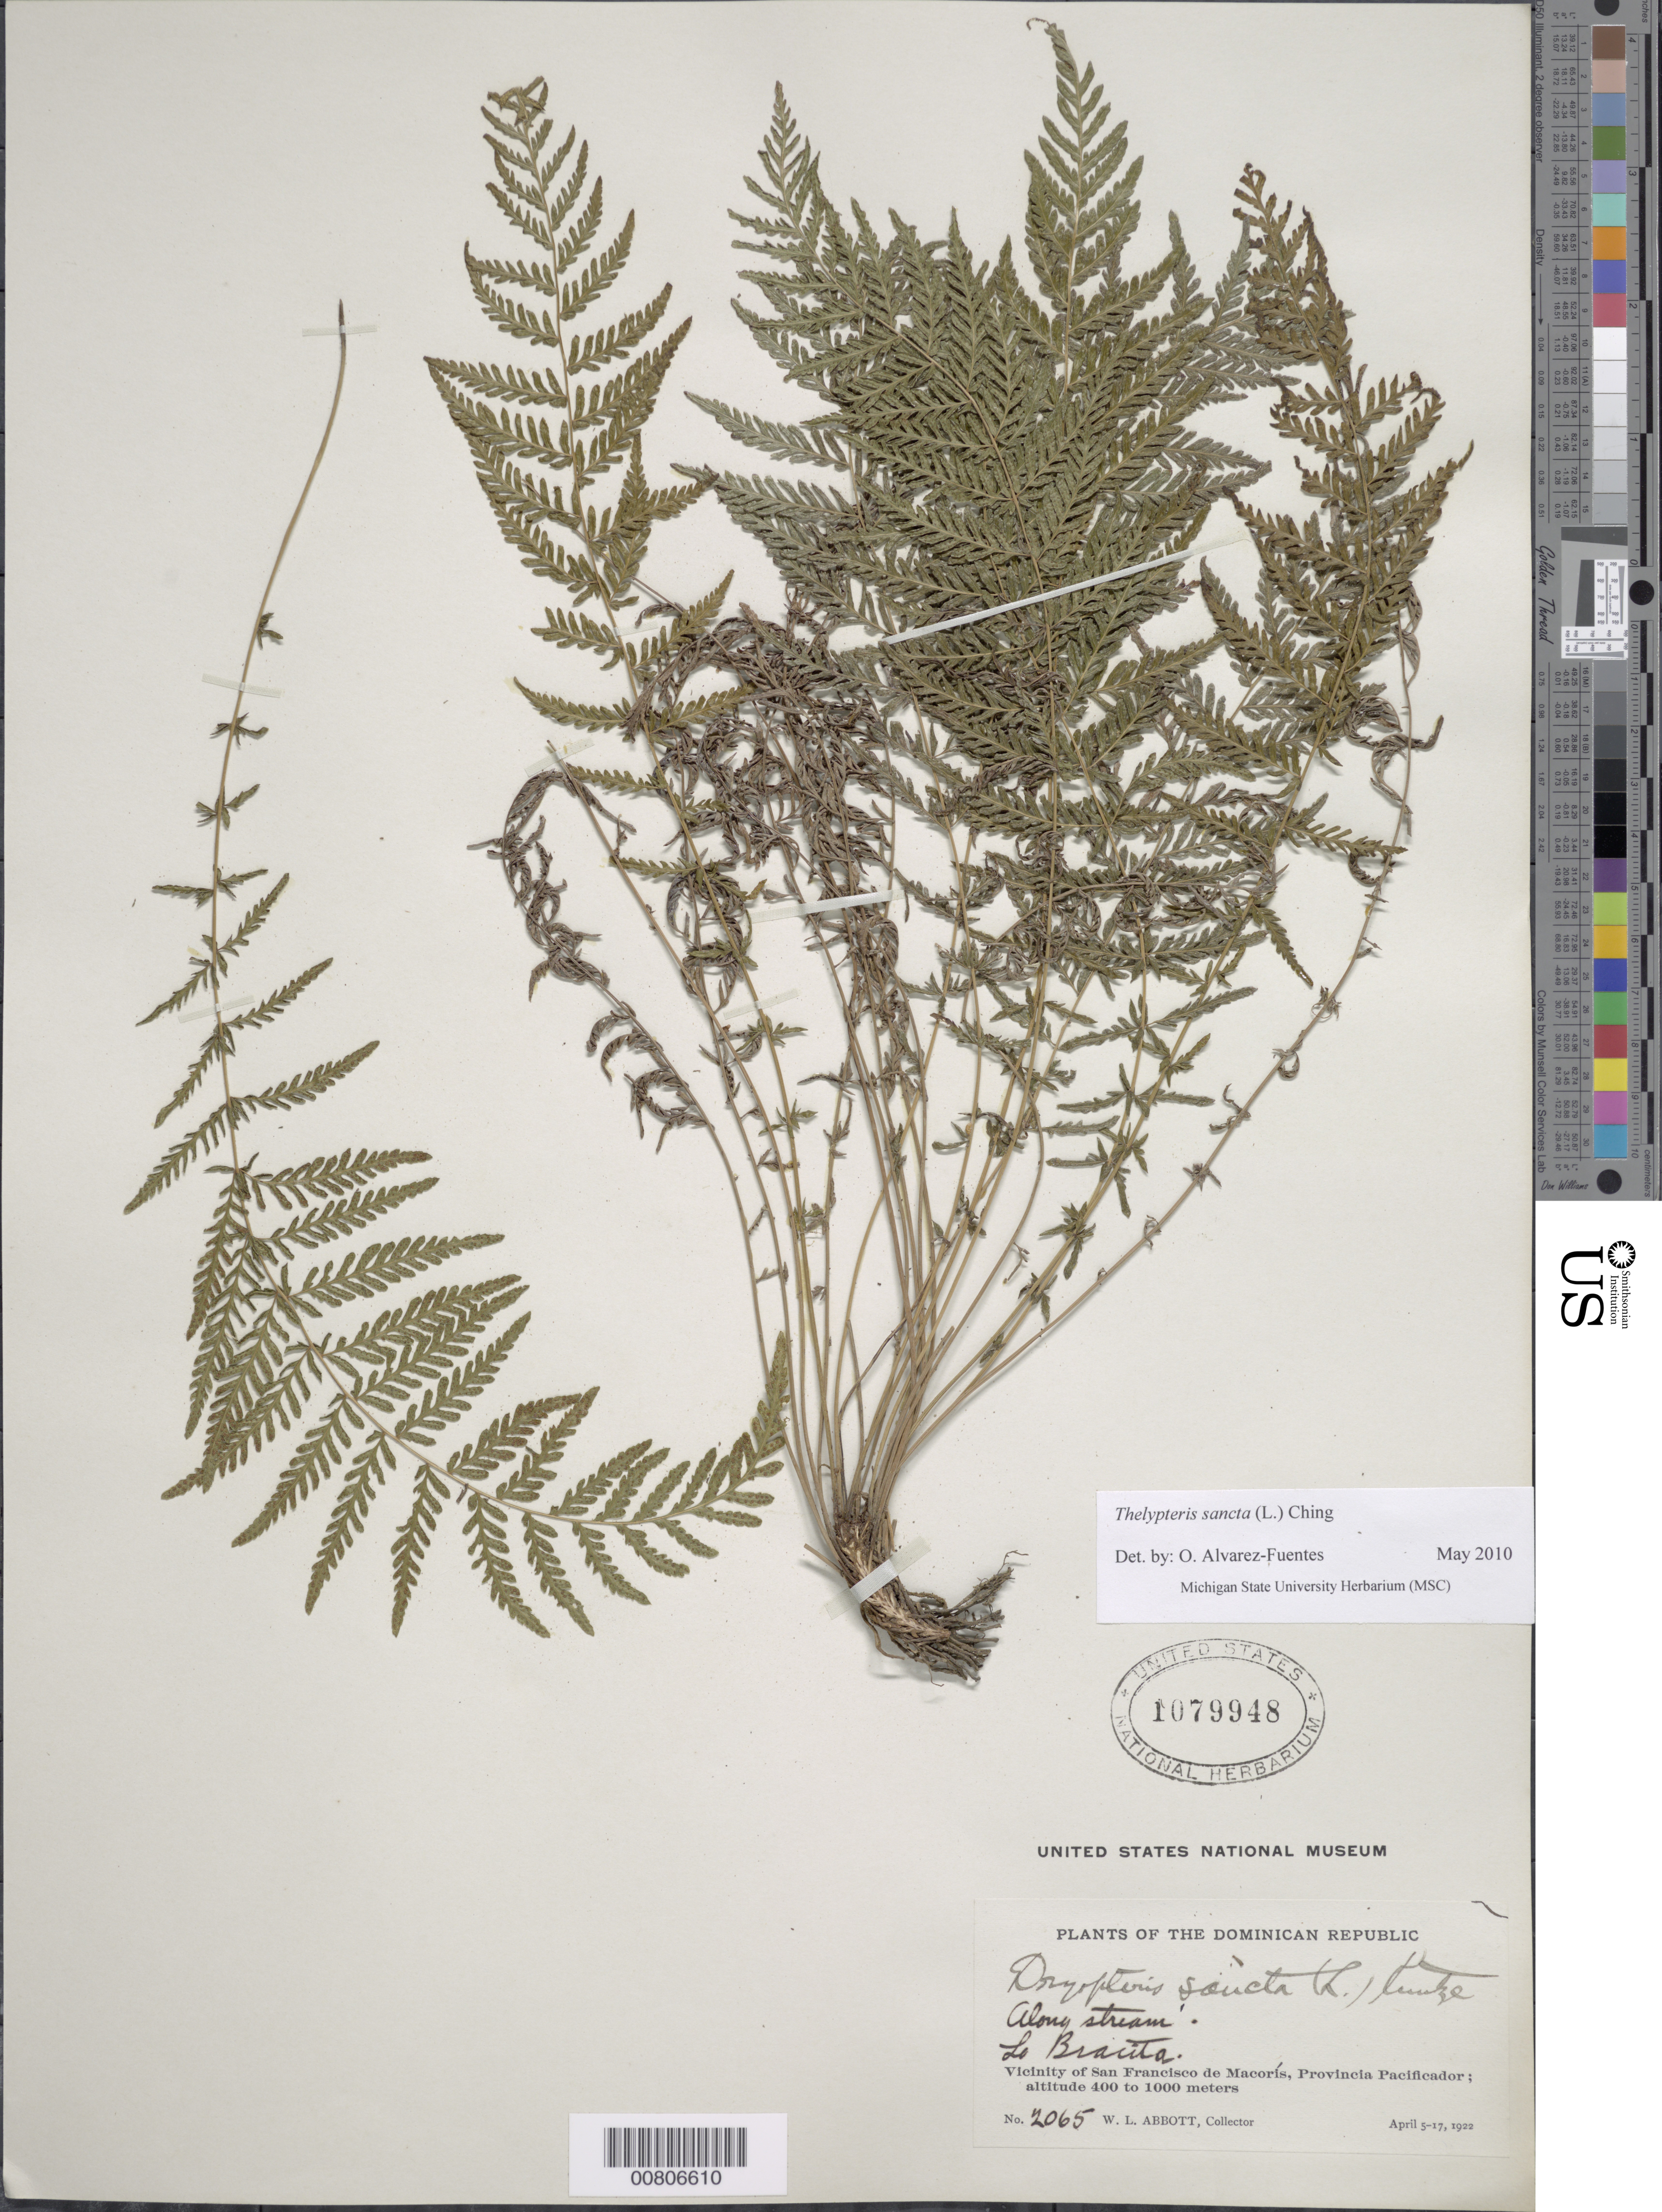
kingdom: Plantae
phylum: Tracheophyta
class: Polypodiopsida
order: Polypodiales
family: Thelypteridaceae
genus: Amauropelta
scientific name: Amauropelta sancta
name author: (L.) Pic. Serm.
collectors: W. L. Abbott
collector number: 2065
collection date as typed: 05 Apr 1922 to 17 Apr 1922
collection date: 1922-04-05/1922-04-17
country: Dominican Republic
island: Hispaniola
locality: Prov. Pacificador, vicinity San Francisco de Macorís; La Bracita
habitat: Along stream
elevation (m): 400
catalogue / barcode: US 1079948